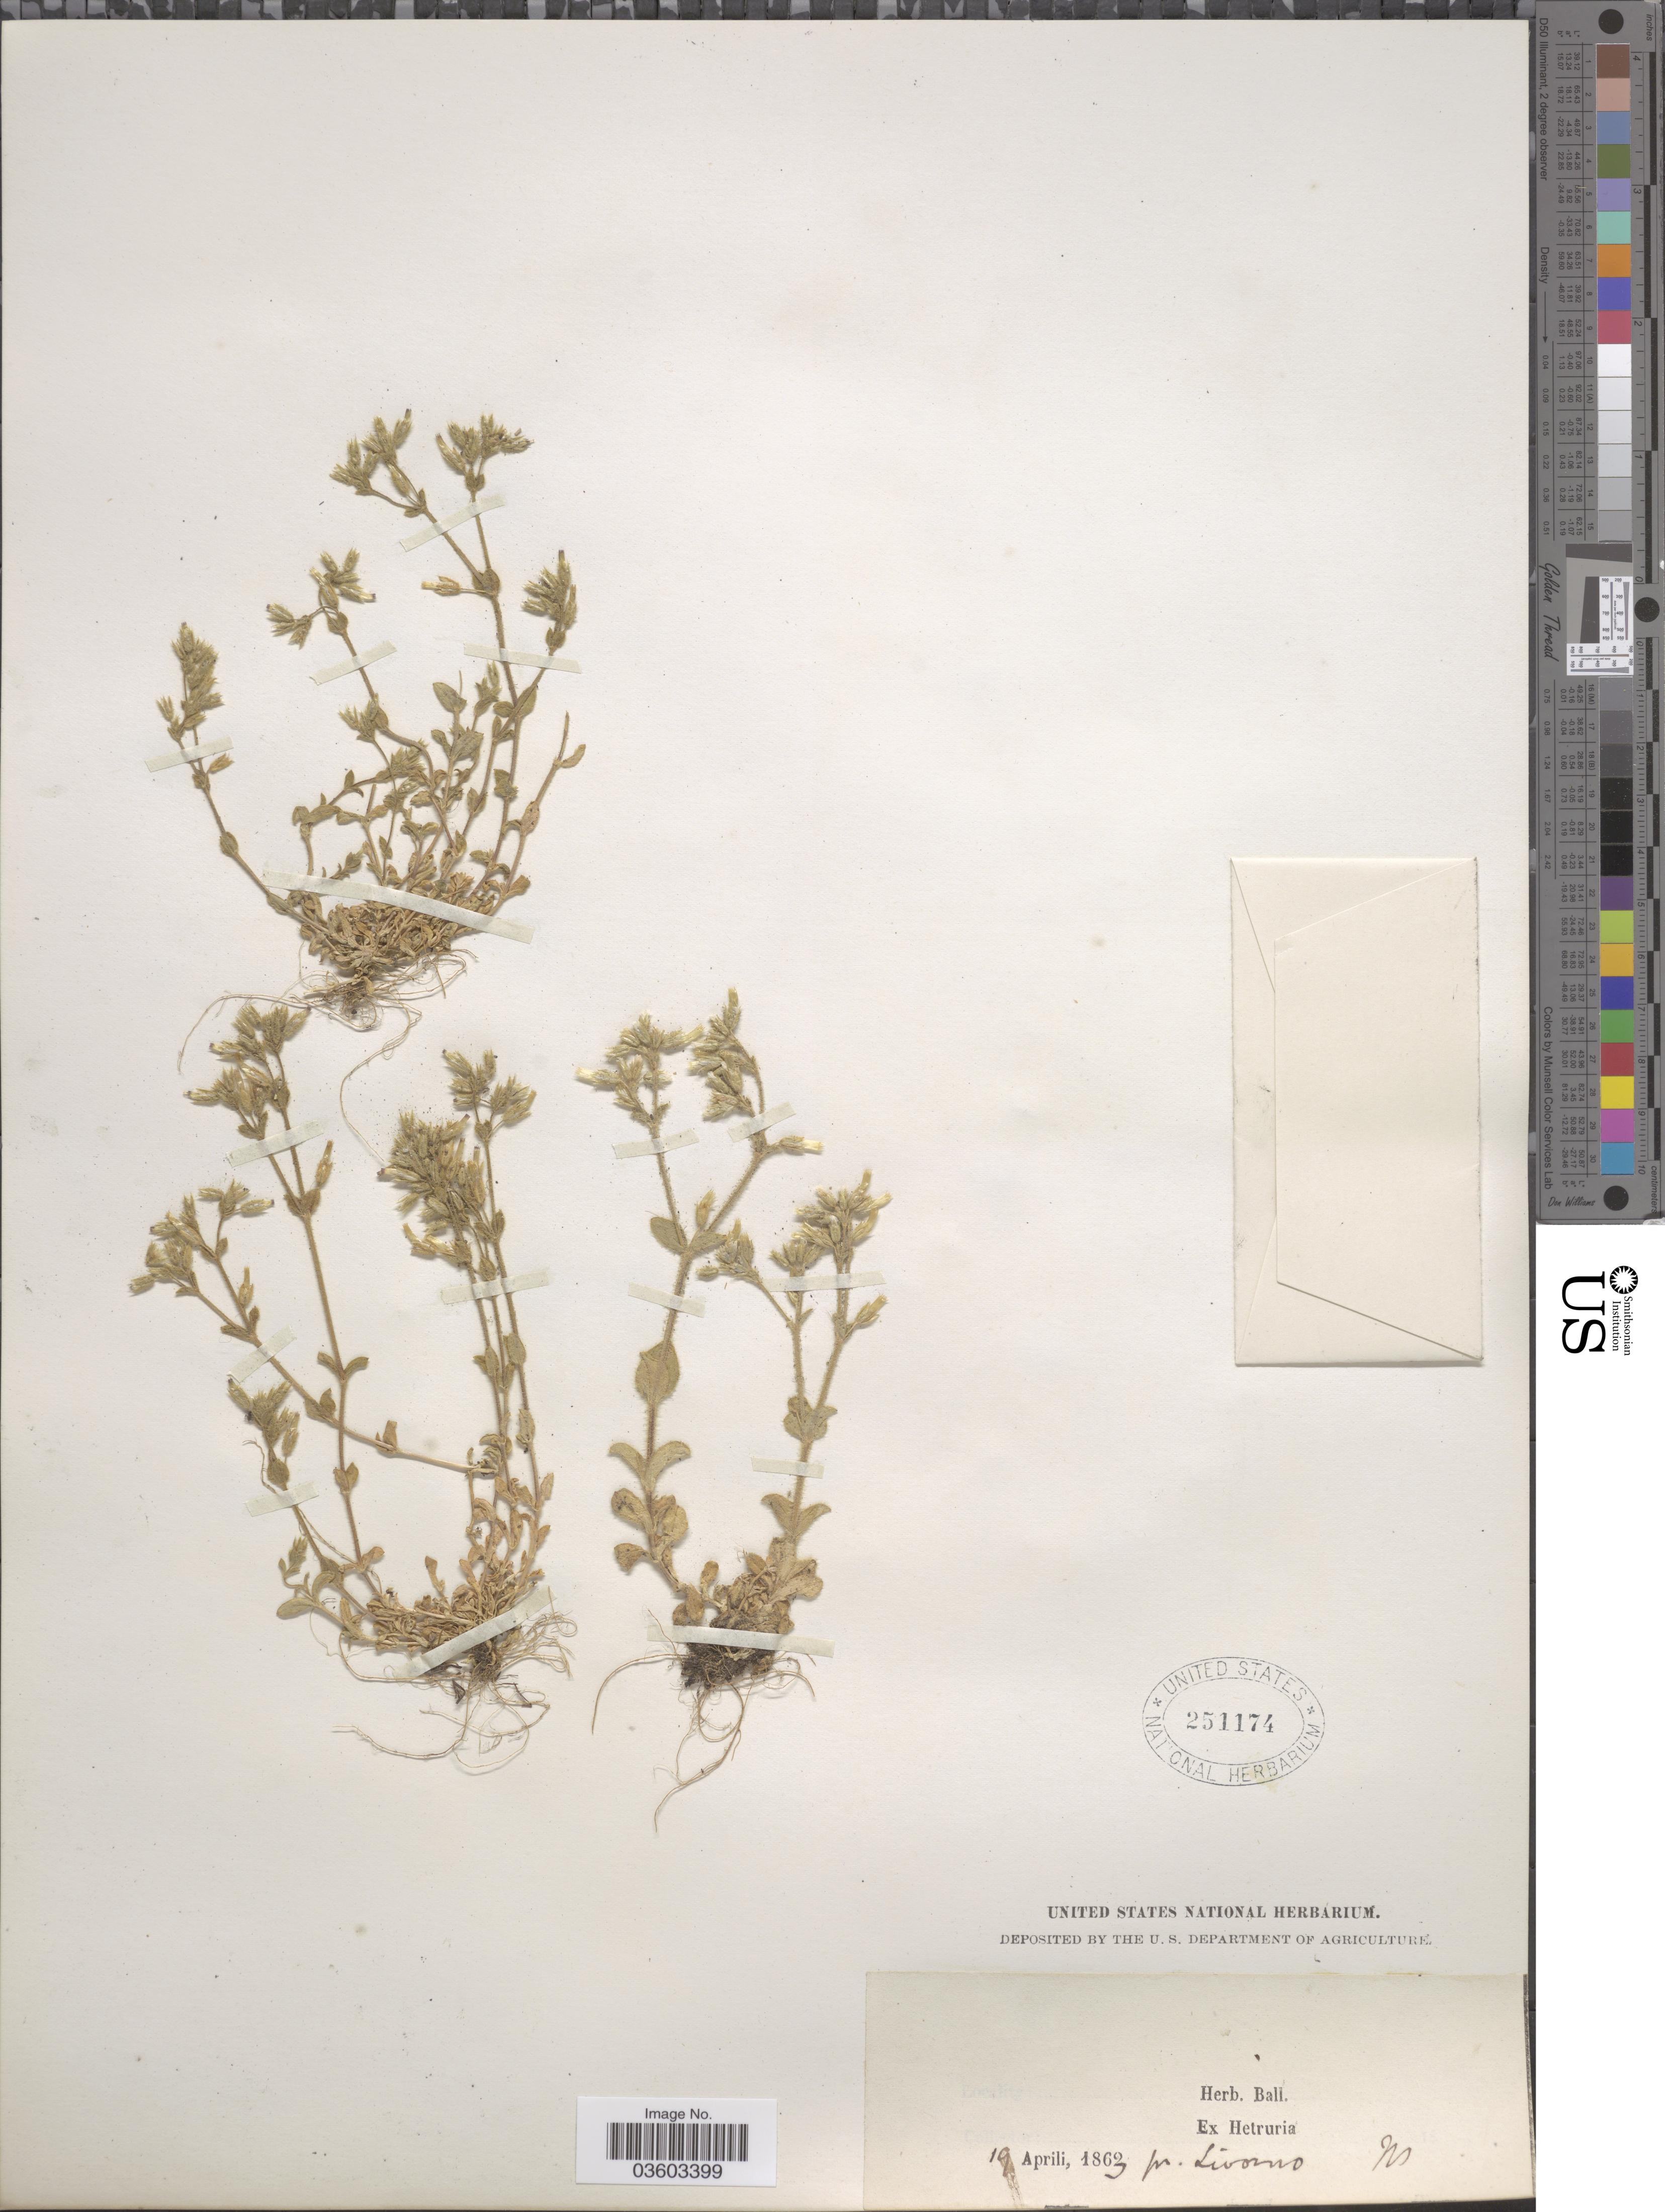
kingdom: Plantae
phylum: Tracheophyta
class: Magnoliopsida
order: Caryophyllales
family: Caryophyllaceae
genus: Cerastium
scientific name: Cerastium sp.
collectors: J. Ball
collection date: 1863-04-19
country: Italy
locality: Ex Hetruria. Pr. Livorno.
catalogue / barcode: US 251174